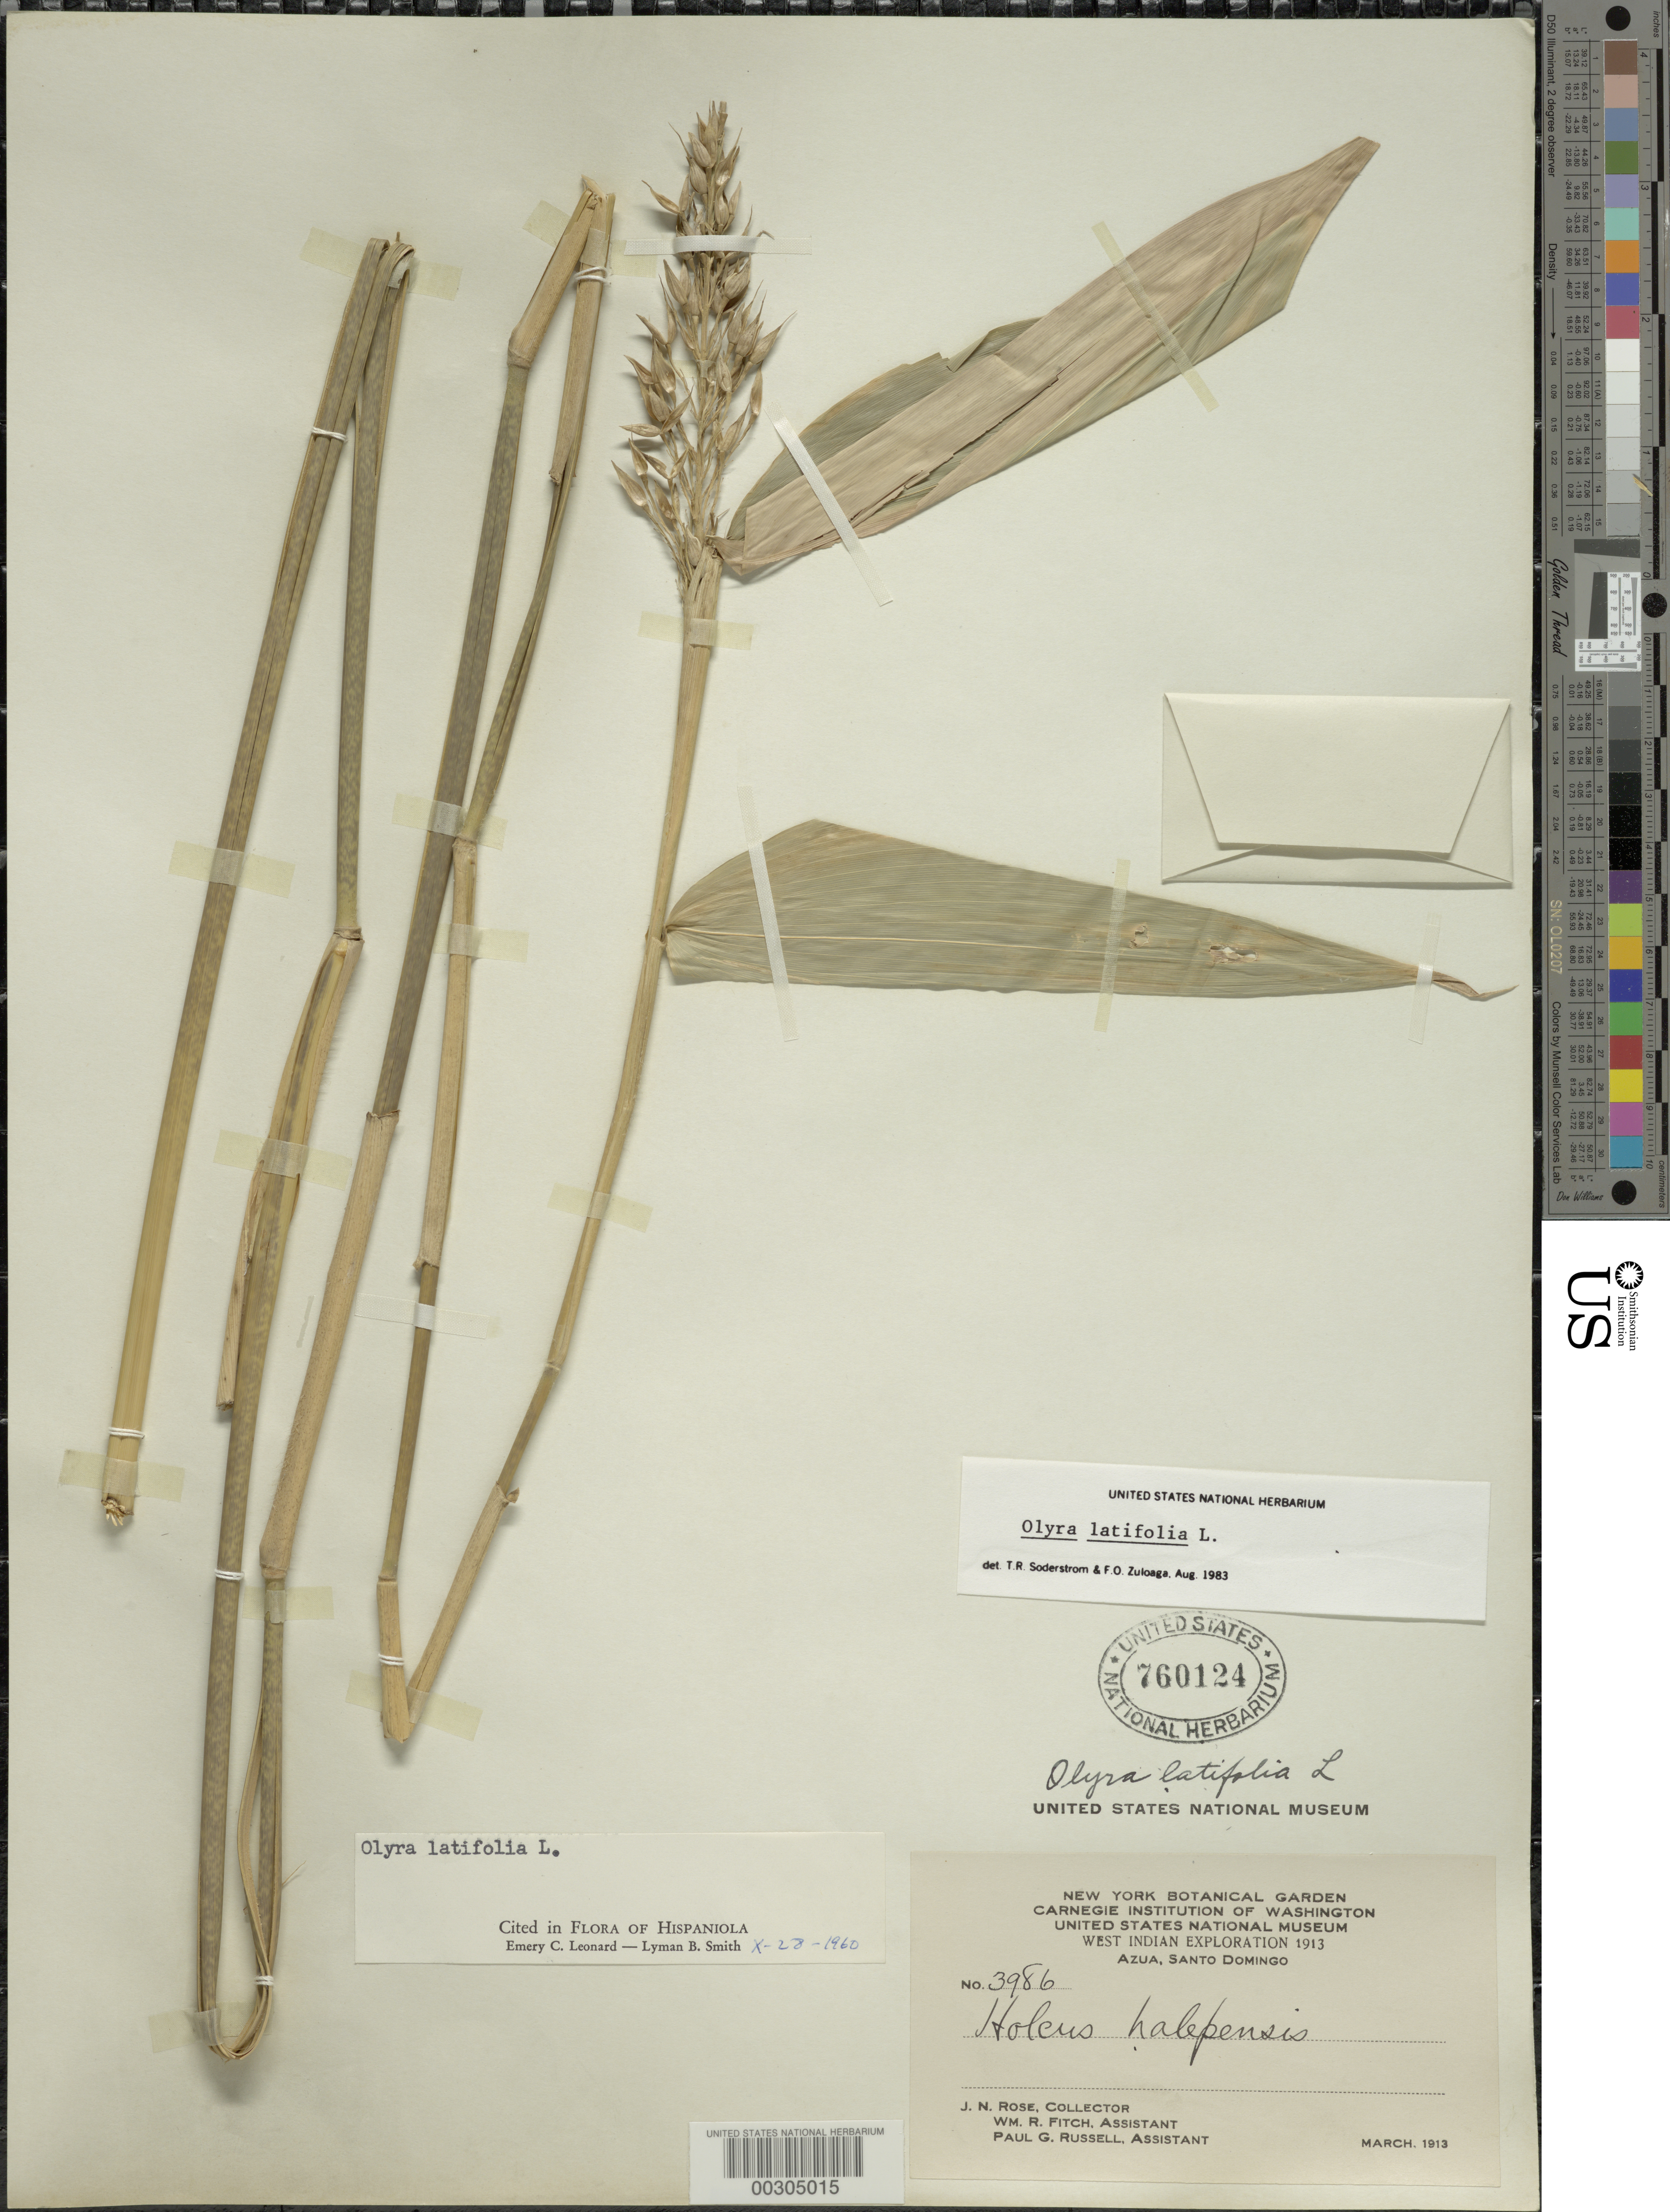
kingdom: Plantae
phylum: Tracheophyta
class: Liliopsida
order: Poales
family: Poaceae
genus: Olyra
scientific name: Olyra latifolia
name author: L.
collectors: J. N. Rose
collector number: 3986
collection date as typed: Mar 1913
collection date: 1913-03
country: Dominican Republic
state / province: Azua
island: Hispaniola Island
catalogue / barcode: US 760124